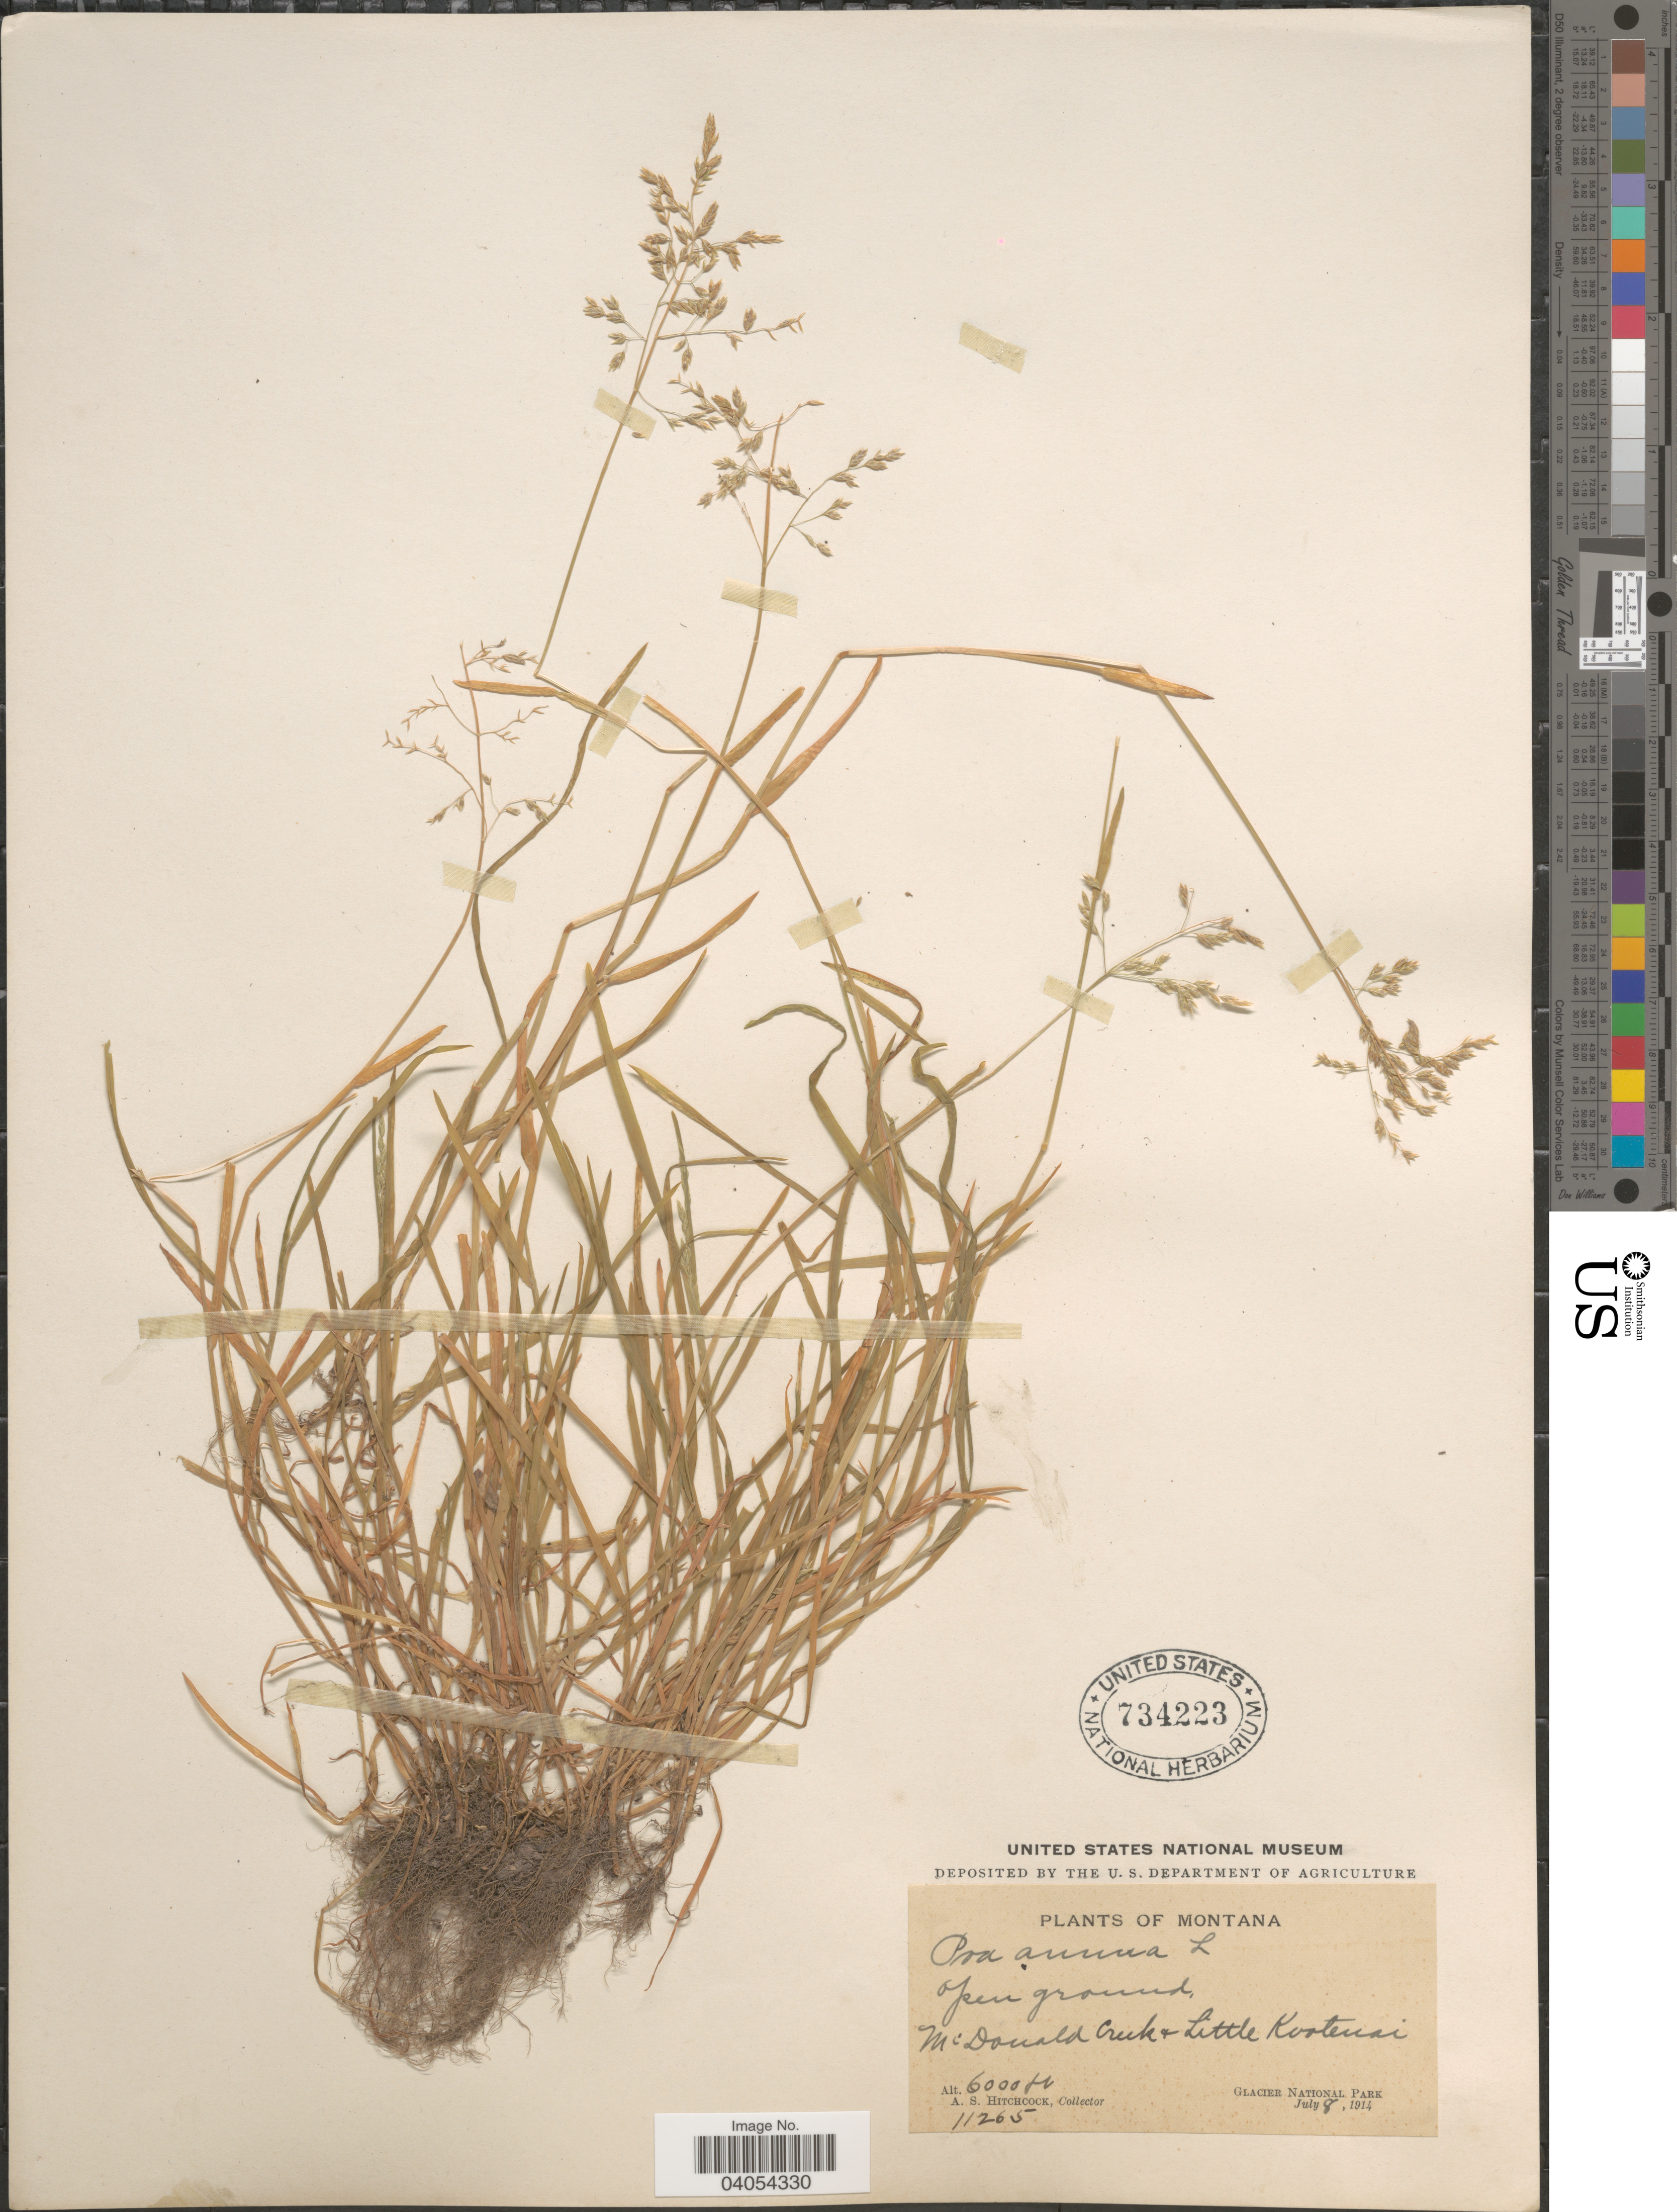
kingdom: Plantae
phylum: Tracheophyta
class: Liliopsida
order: Poales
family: Poaceae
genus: Poa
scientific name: Poa annua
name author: L.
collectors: A. S. Hitchcock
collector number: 11265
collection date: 1914-07-08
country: United States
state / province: Montana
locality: McDonald Creek+Little Kootenai. Glacier National Park.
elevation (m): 1829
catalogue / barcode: US 734223